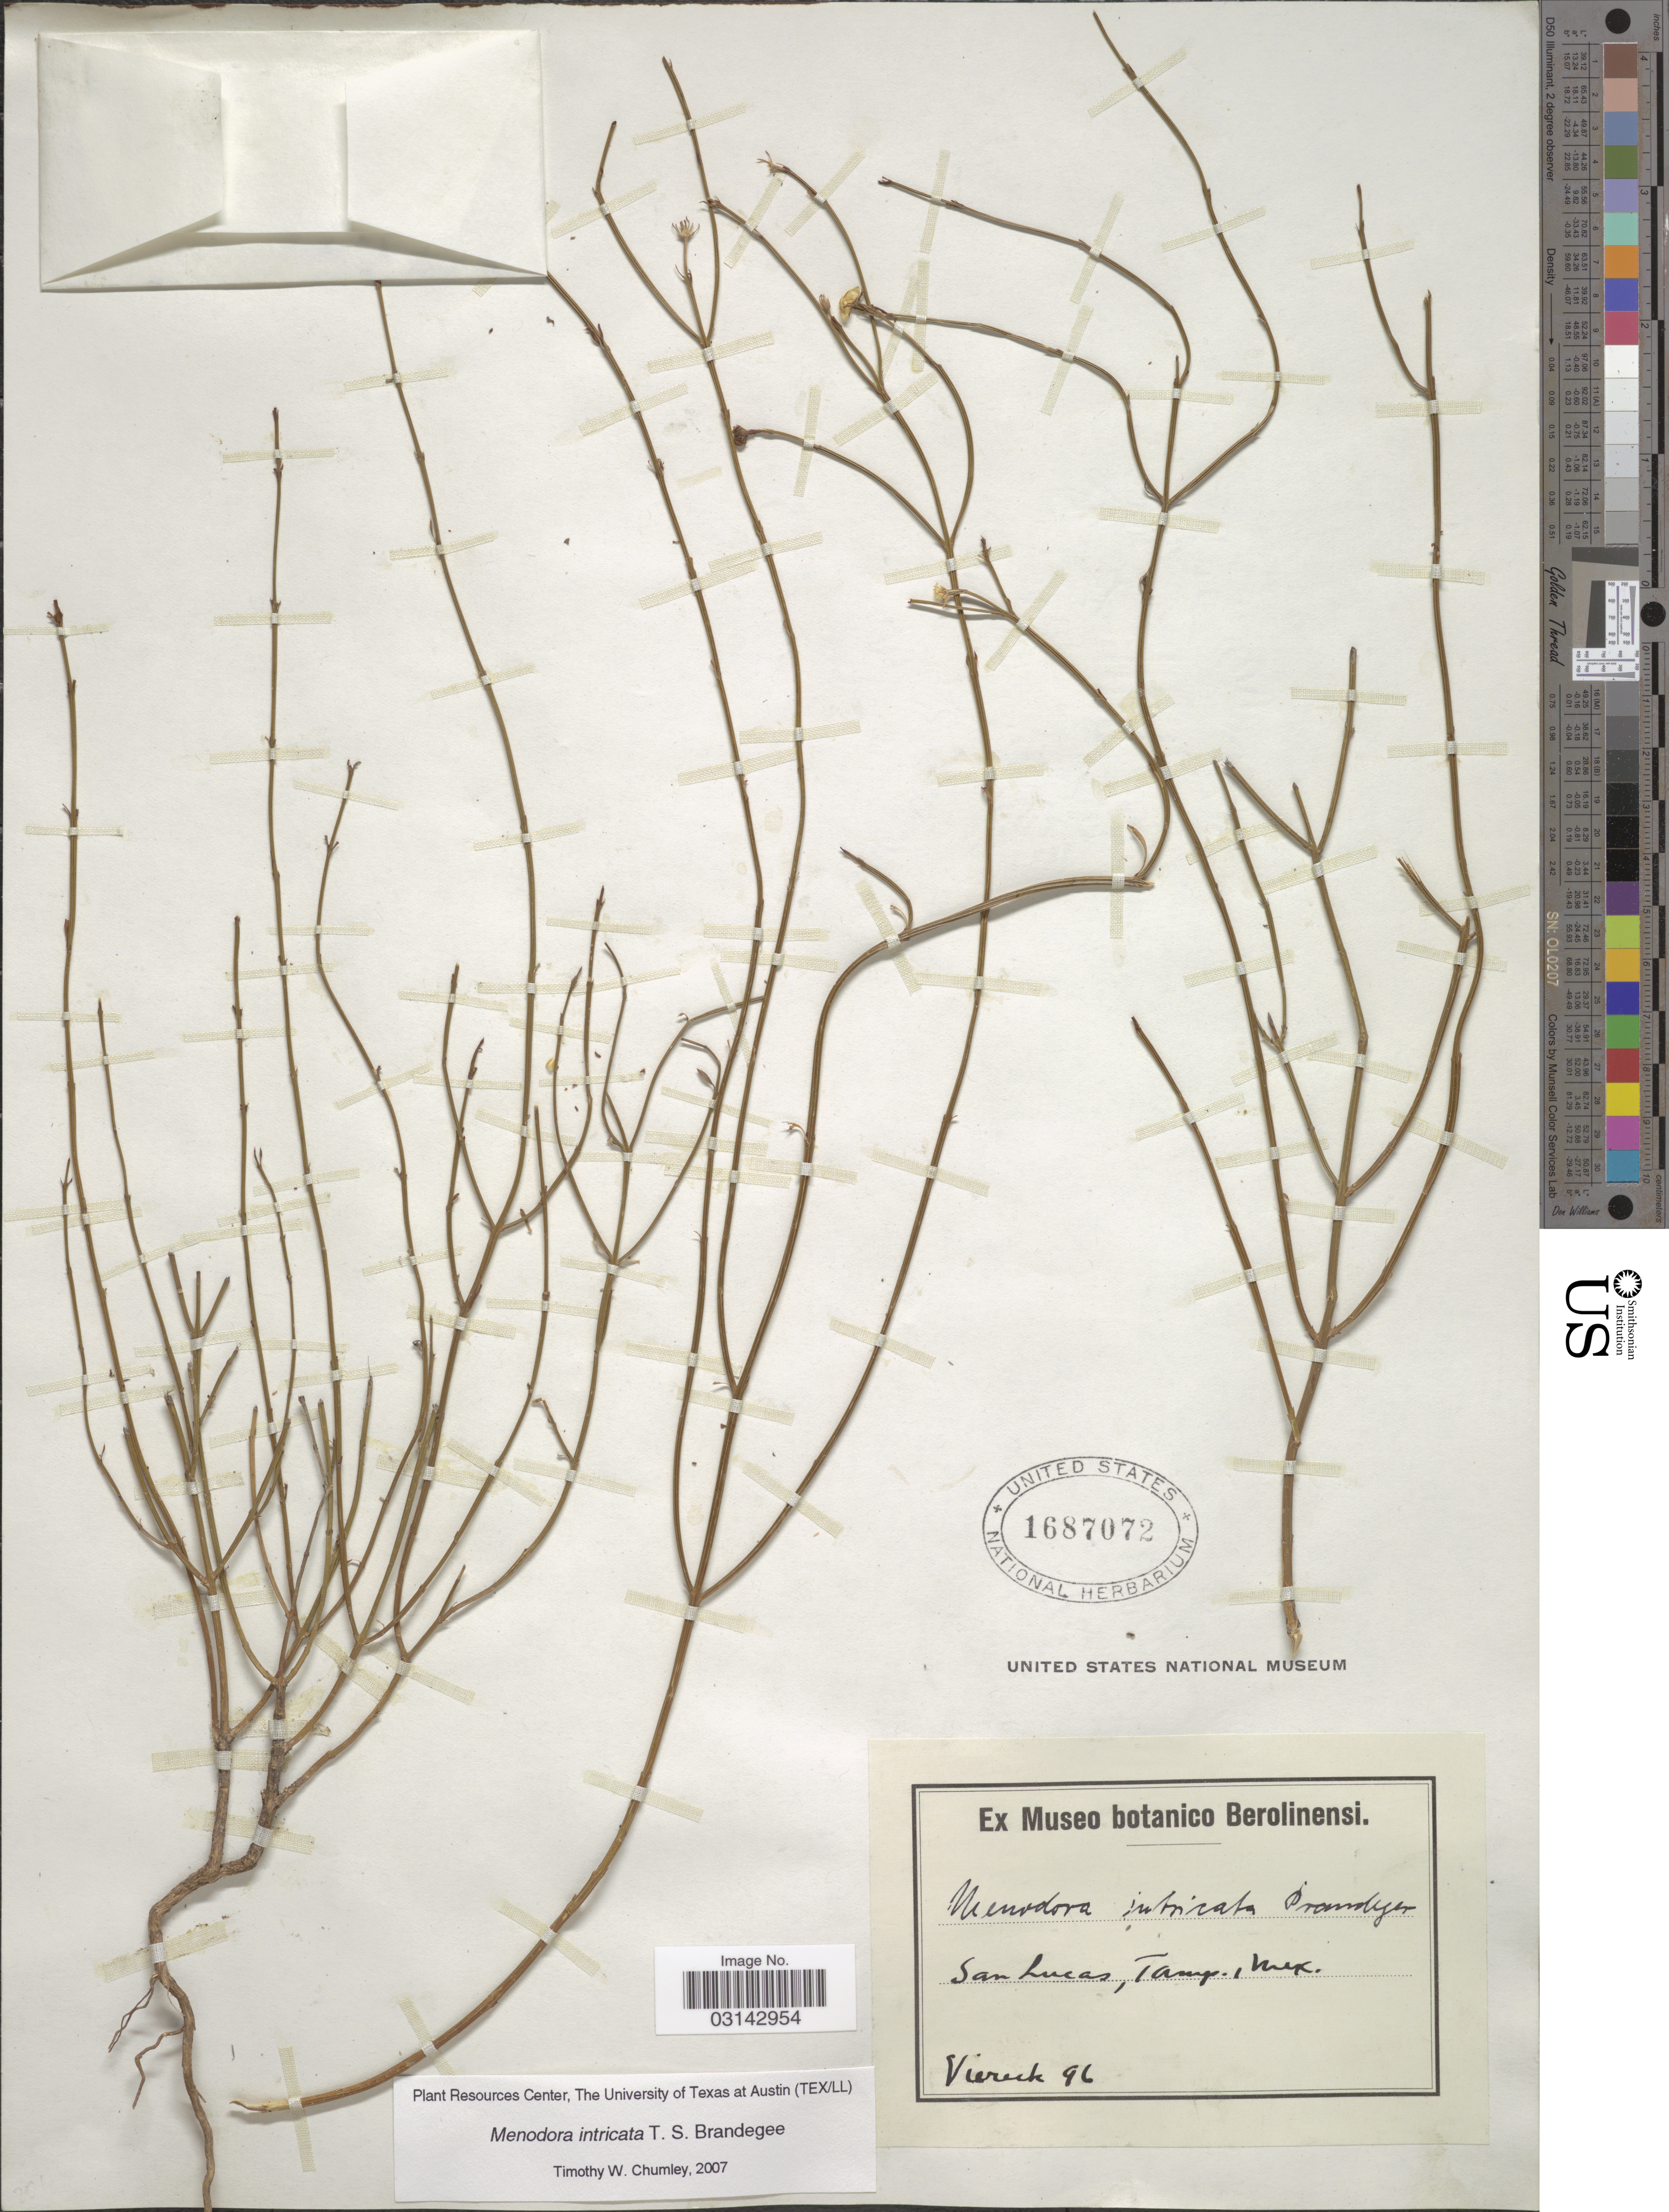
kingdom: Plantae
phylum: Tracheophyta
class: Magnoliopsida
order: Lamiales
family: Oleaceae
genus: Menodora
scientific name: Menodora intricata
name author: Brandegee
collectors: -. Viereck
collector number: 96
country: Mexico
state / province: Tamaulipas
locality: San Lucas.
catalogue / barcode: US 1687072